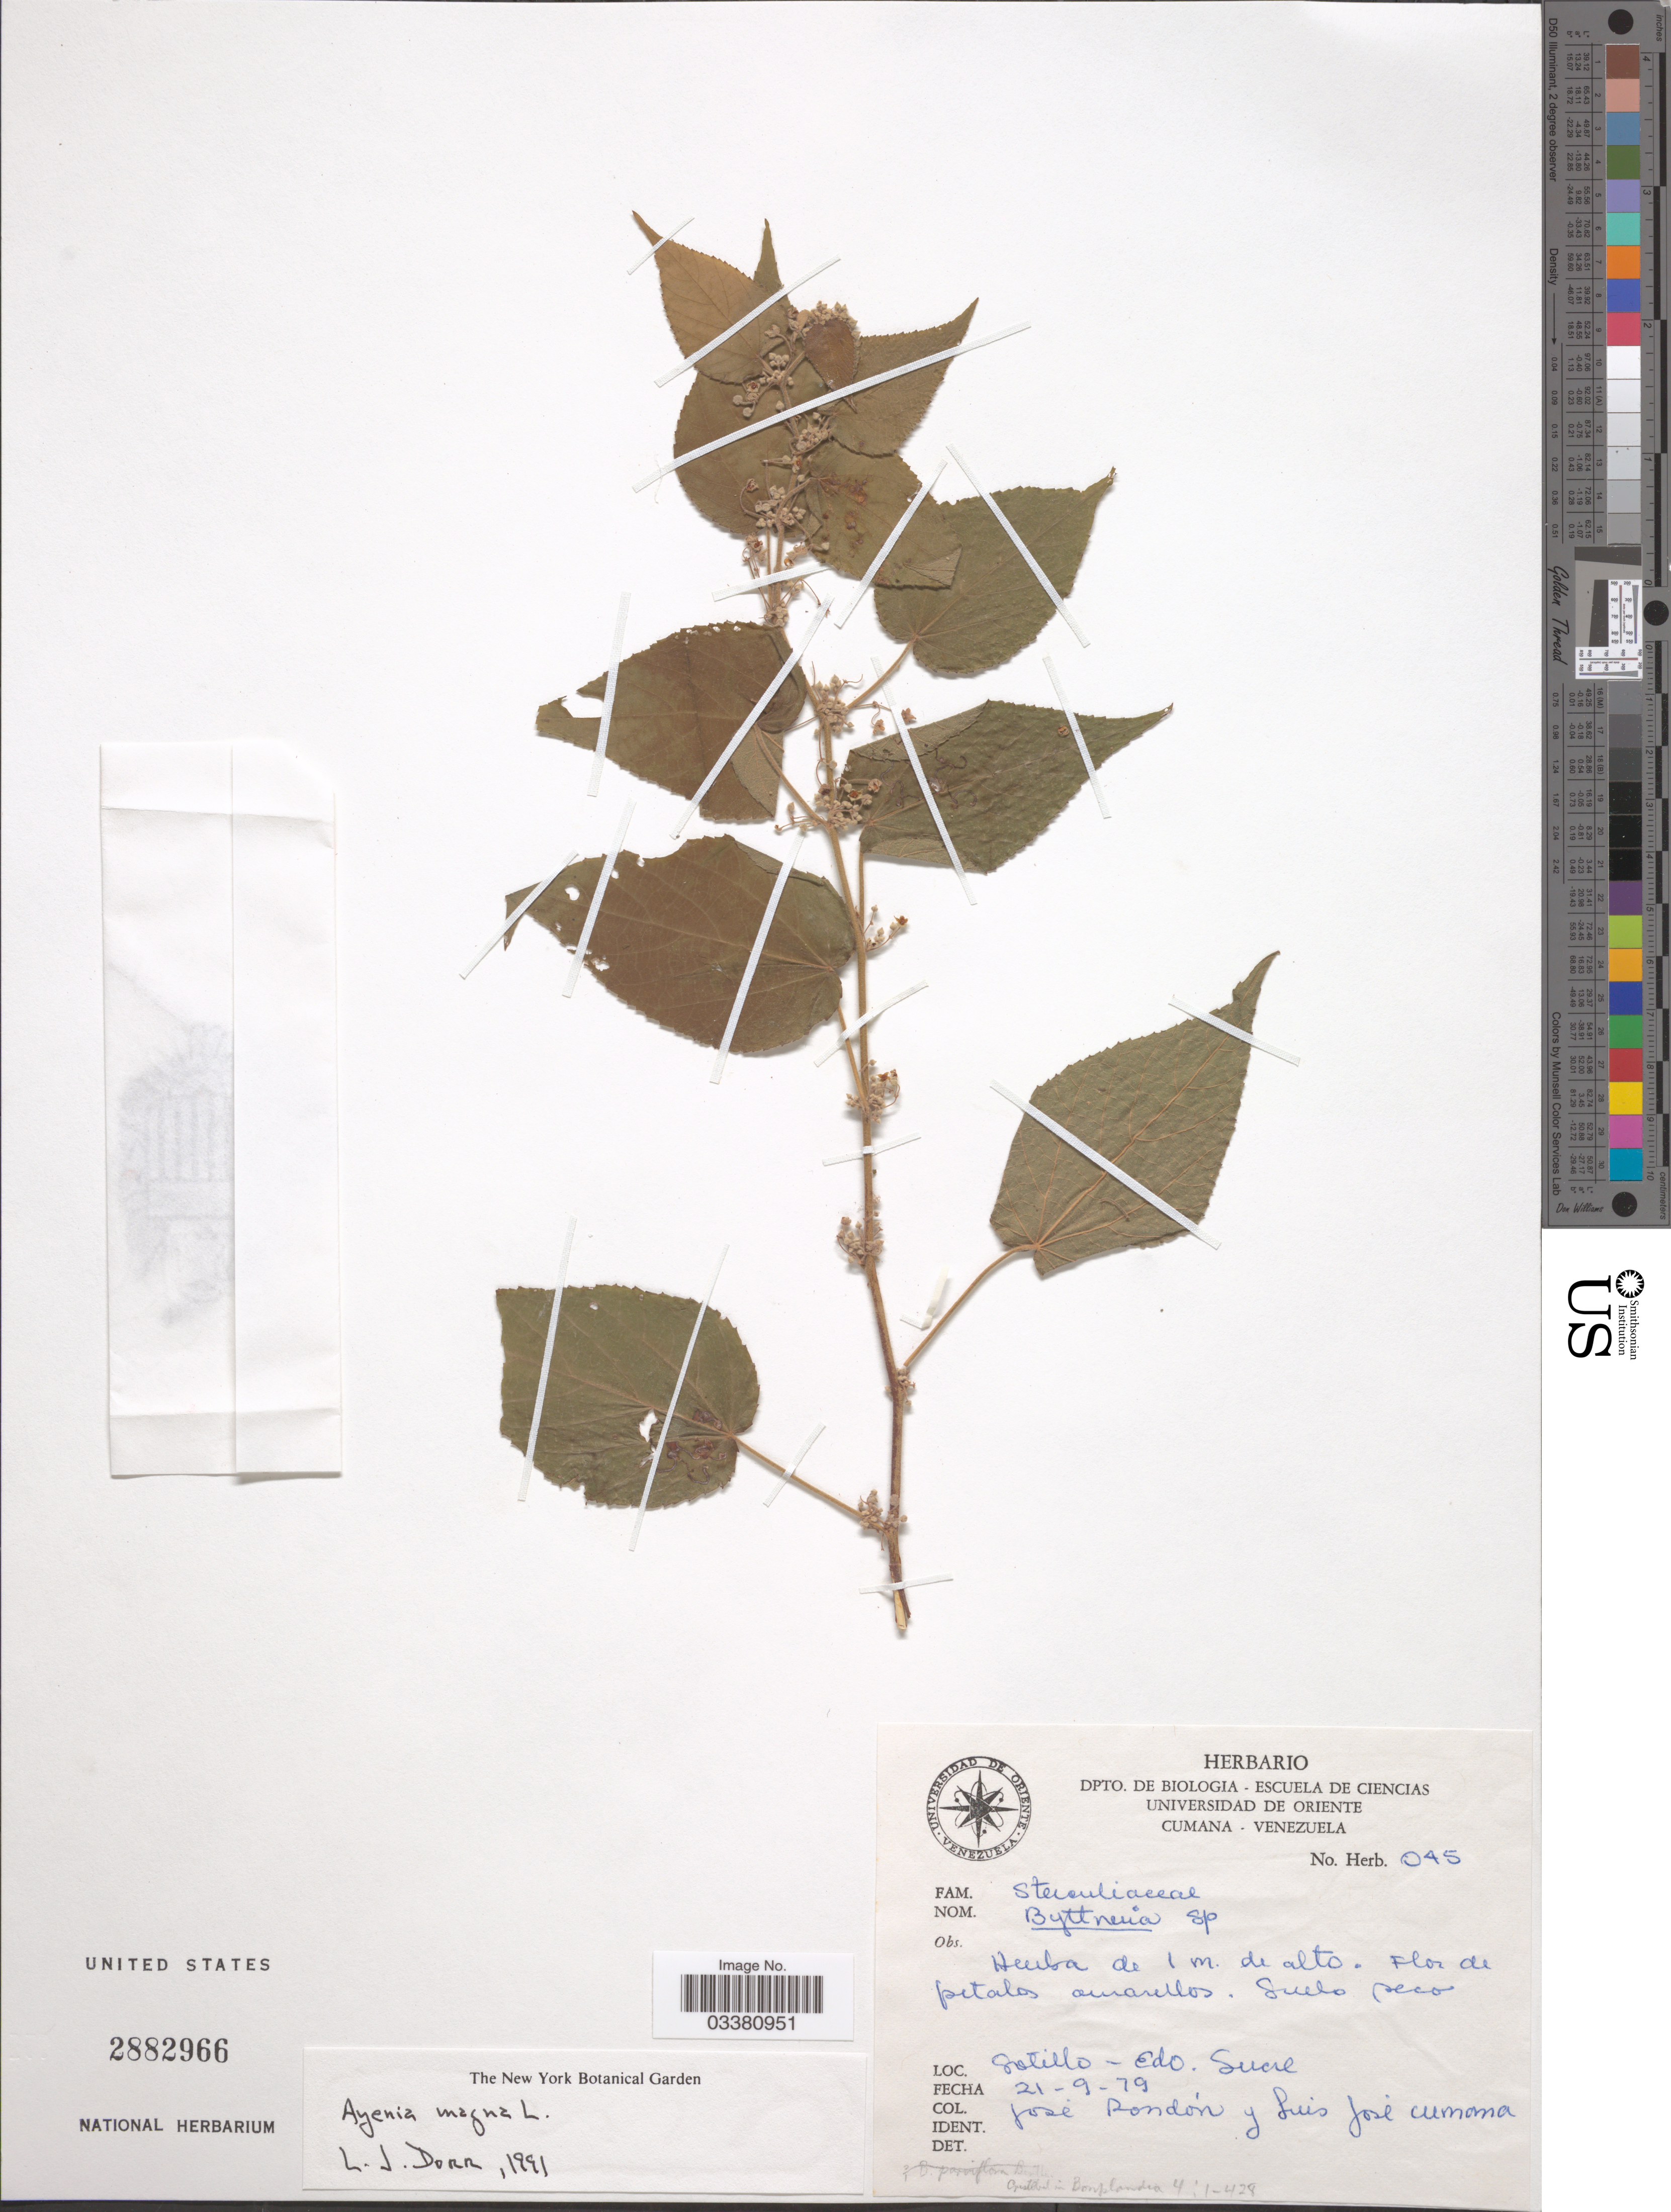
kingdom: Plantae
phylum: Tracheophyta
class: Magnoliopsida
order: Malvales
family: Malvaceae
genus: Ayenia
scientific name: Ayenia magna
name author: L.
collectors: J. Rondón & J. Cumoma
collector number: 045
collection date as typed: Transcribed d/m/y: 21/9/79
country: Venezuela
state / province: Sucre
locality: Sotillo.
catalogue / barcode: US 2882966